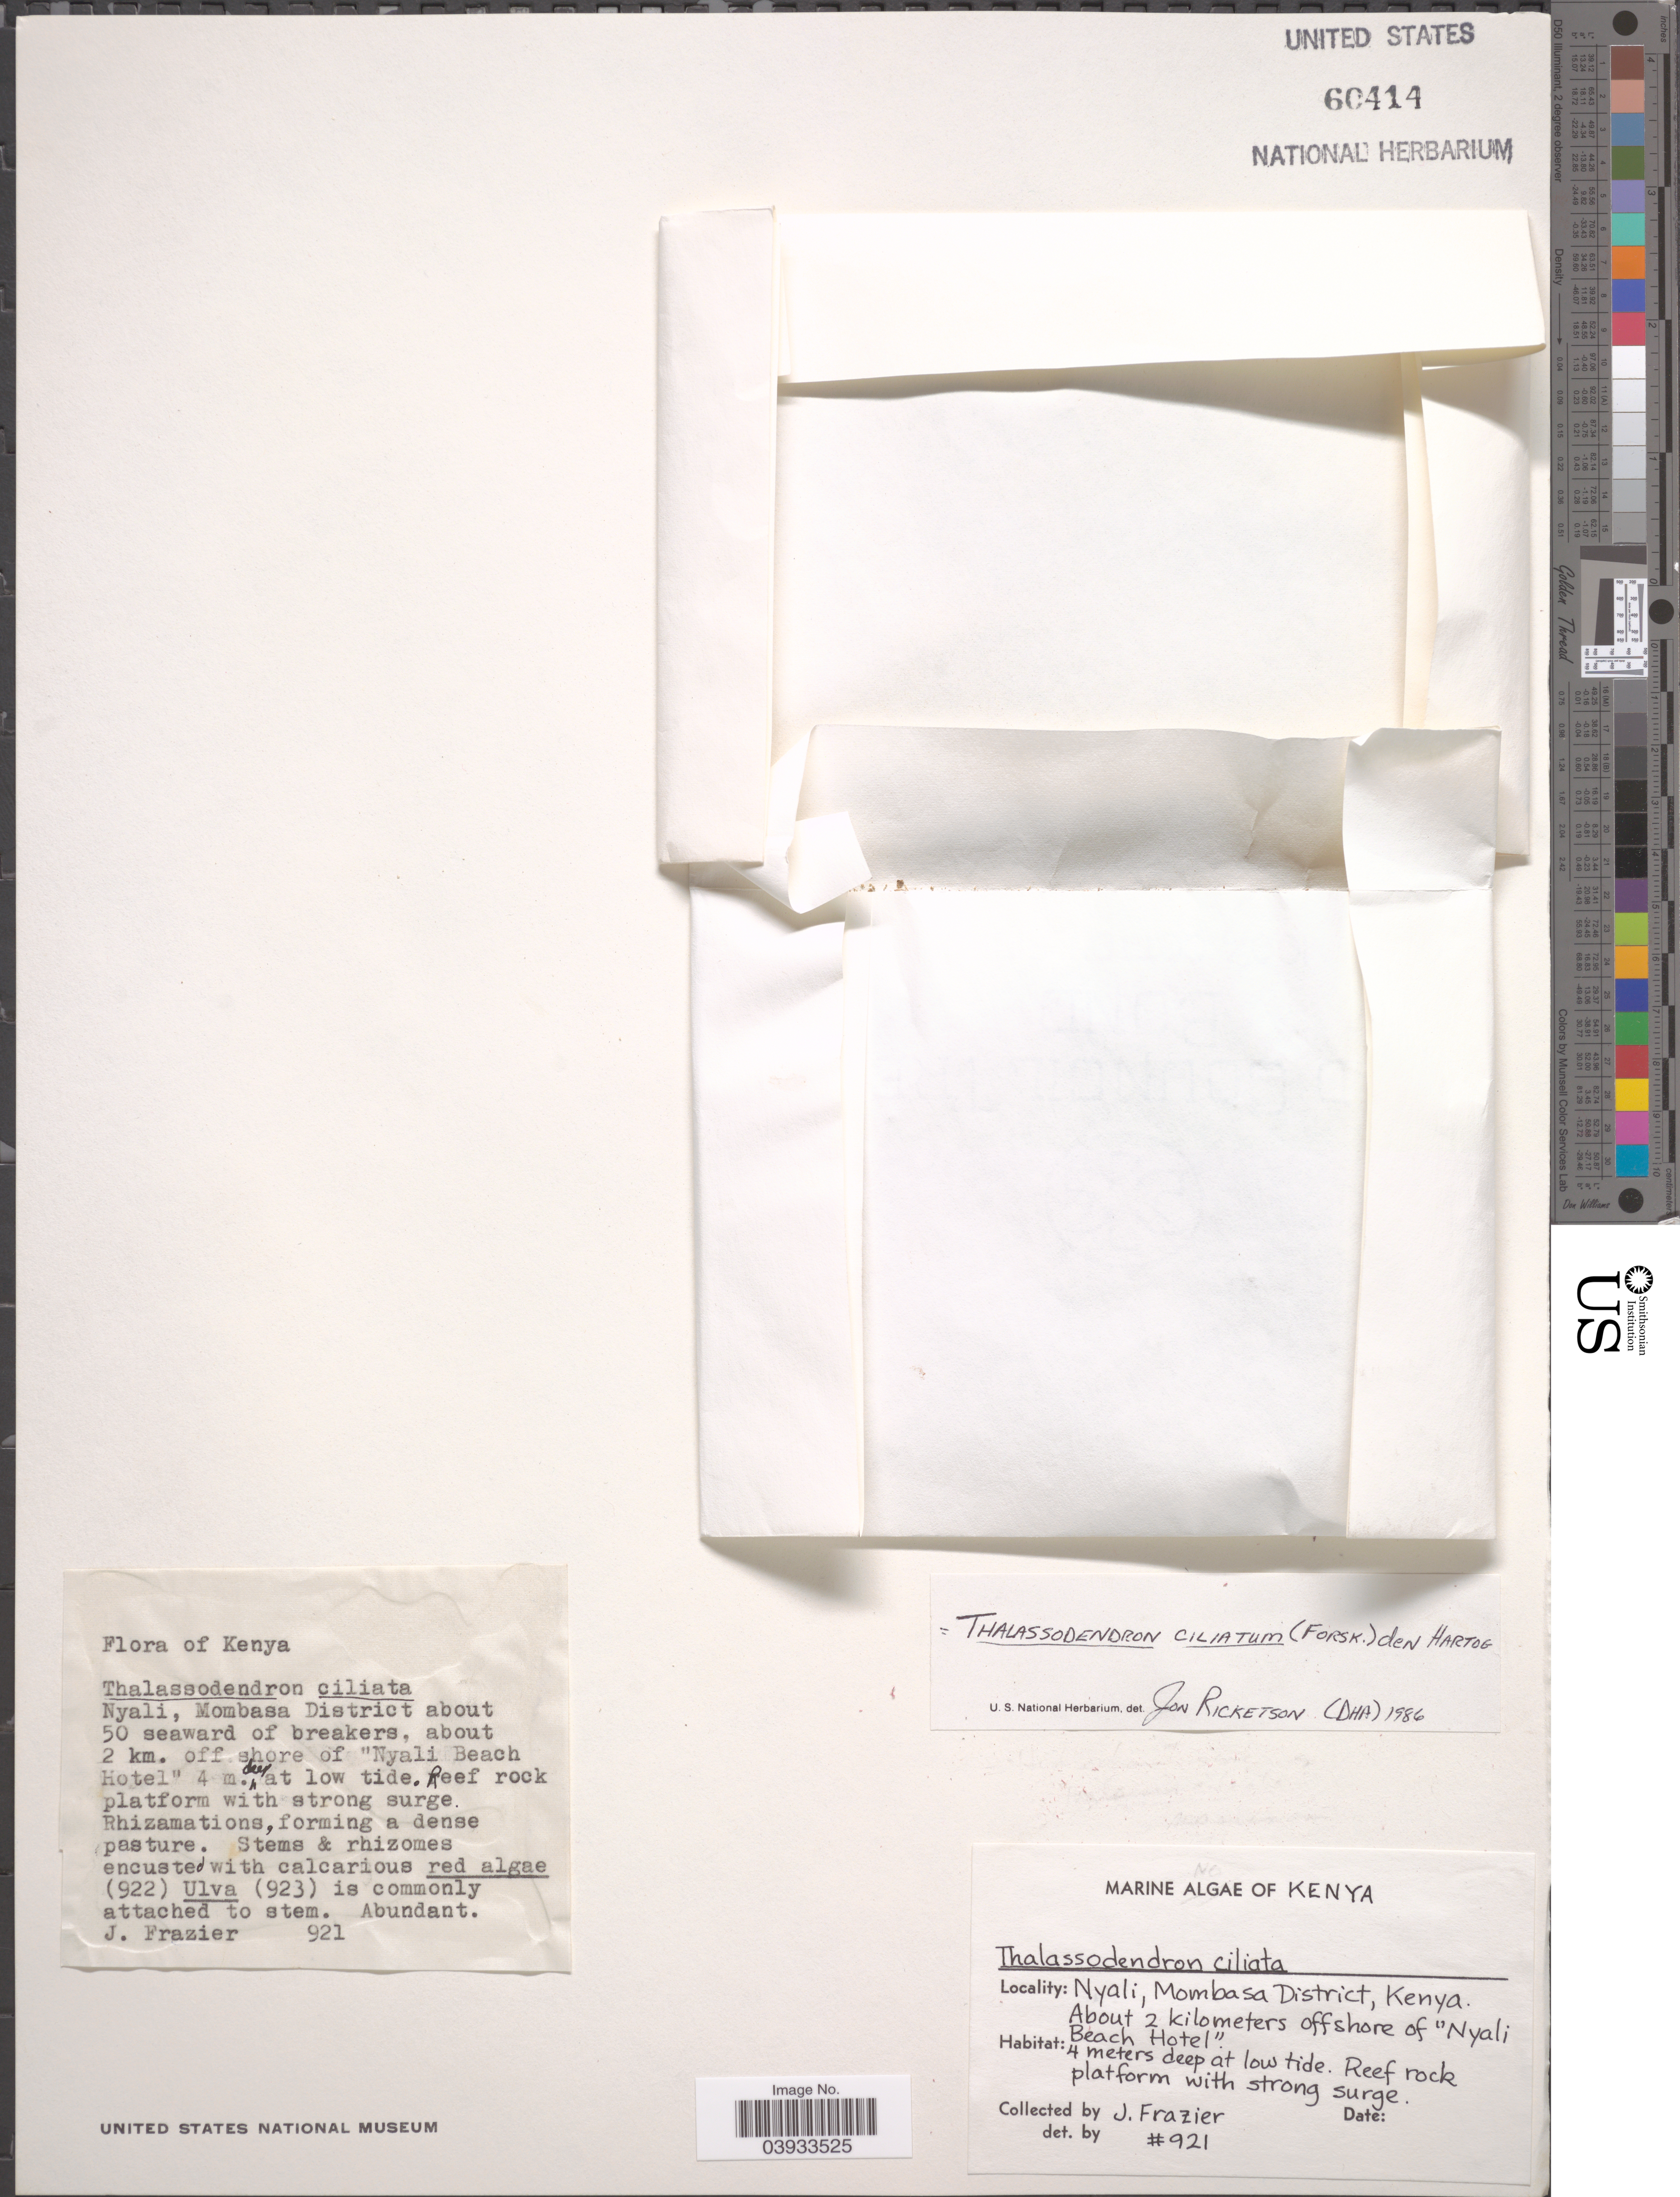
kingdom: Plantae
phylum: Tracheophyta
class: Liliopsida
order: Alismatales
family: Cymodoceaceae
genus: Thalassodendron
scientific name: Thalassodendron ciliatum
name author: (Forssk.) Hartog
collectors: J. Frazier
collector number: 921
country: Kenya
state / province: Mombasa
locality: Nyali, Mombasa District, about 2 kilometers offshore of "Nyali Beach Hotel".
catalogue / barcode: US 60414